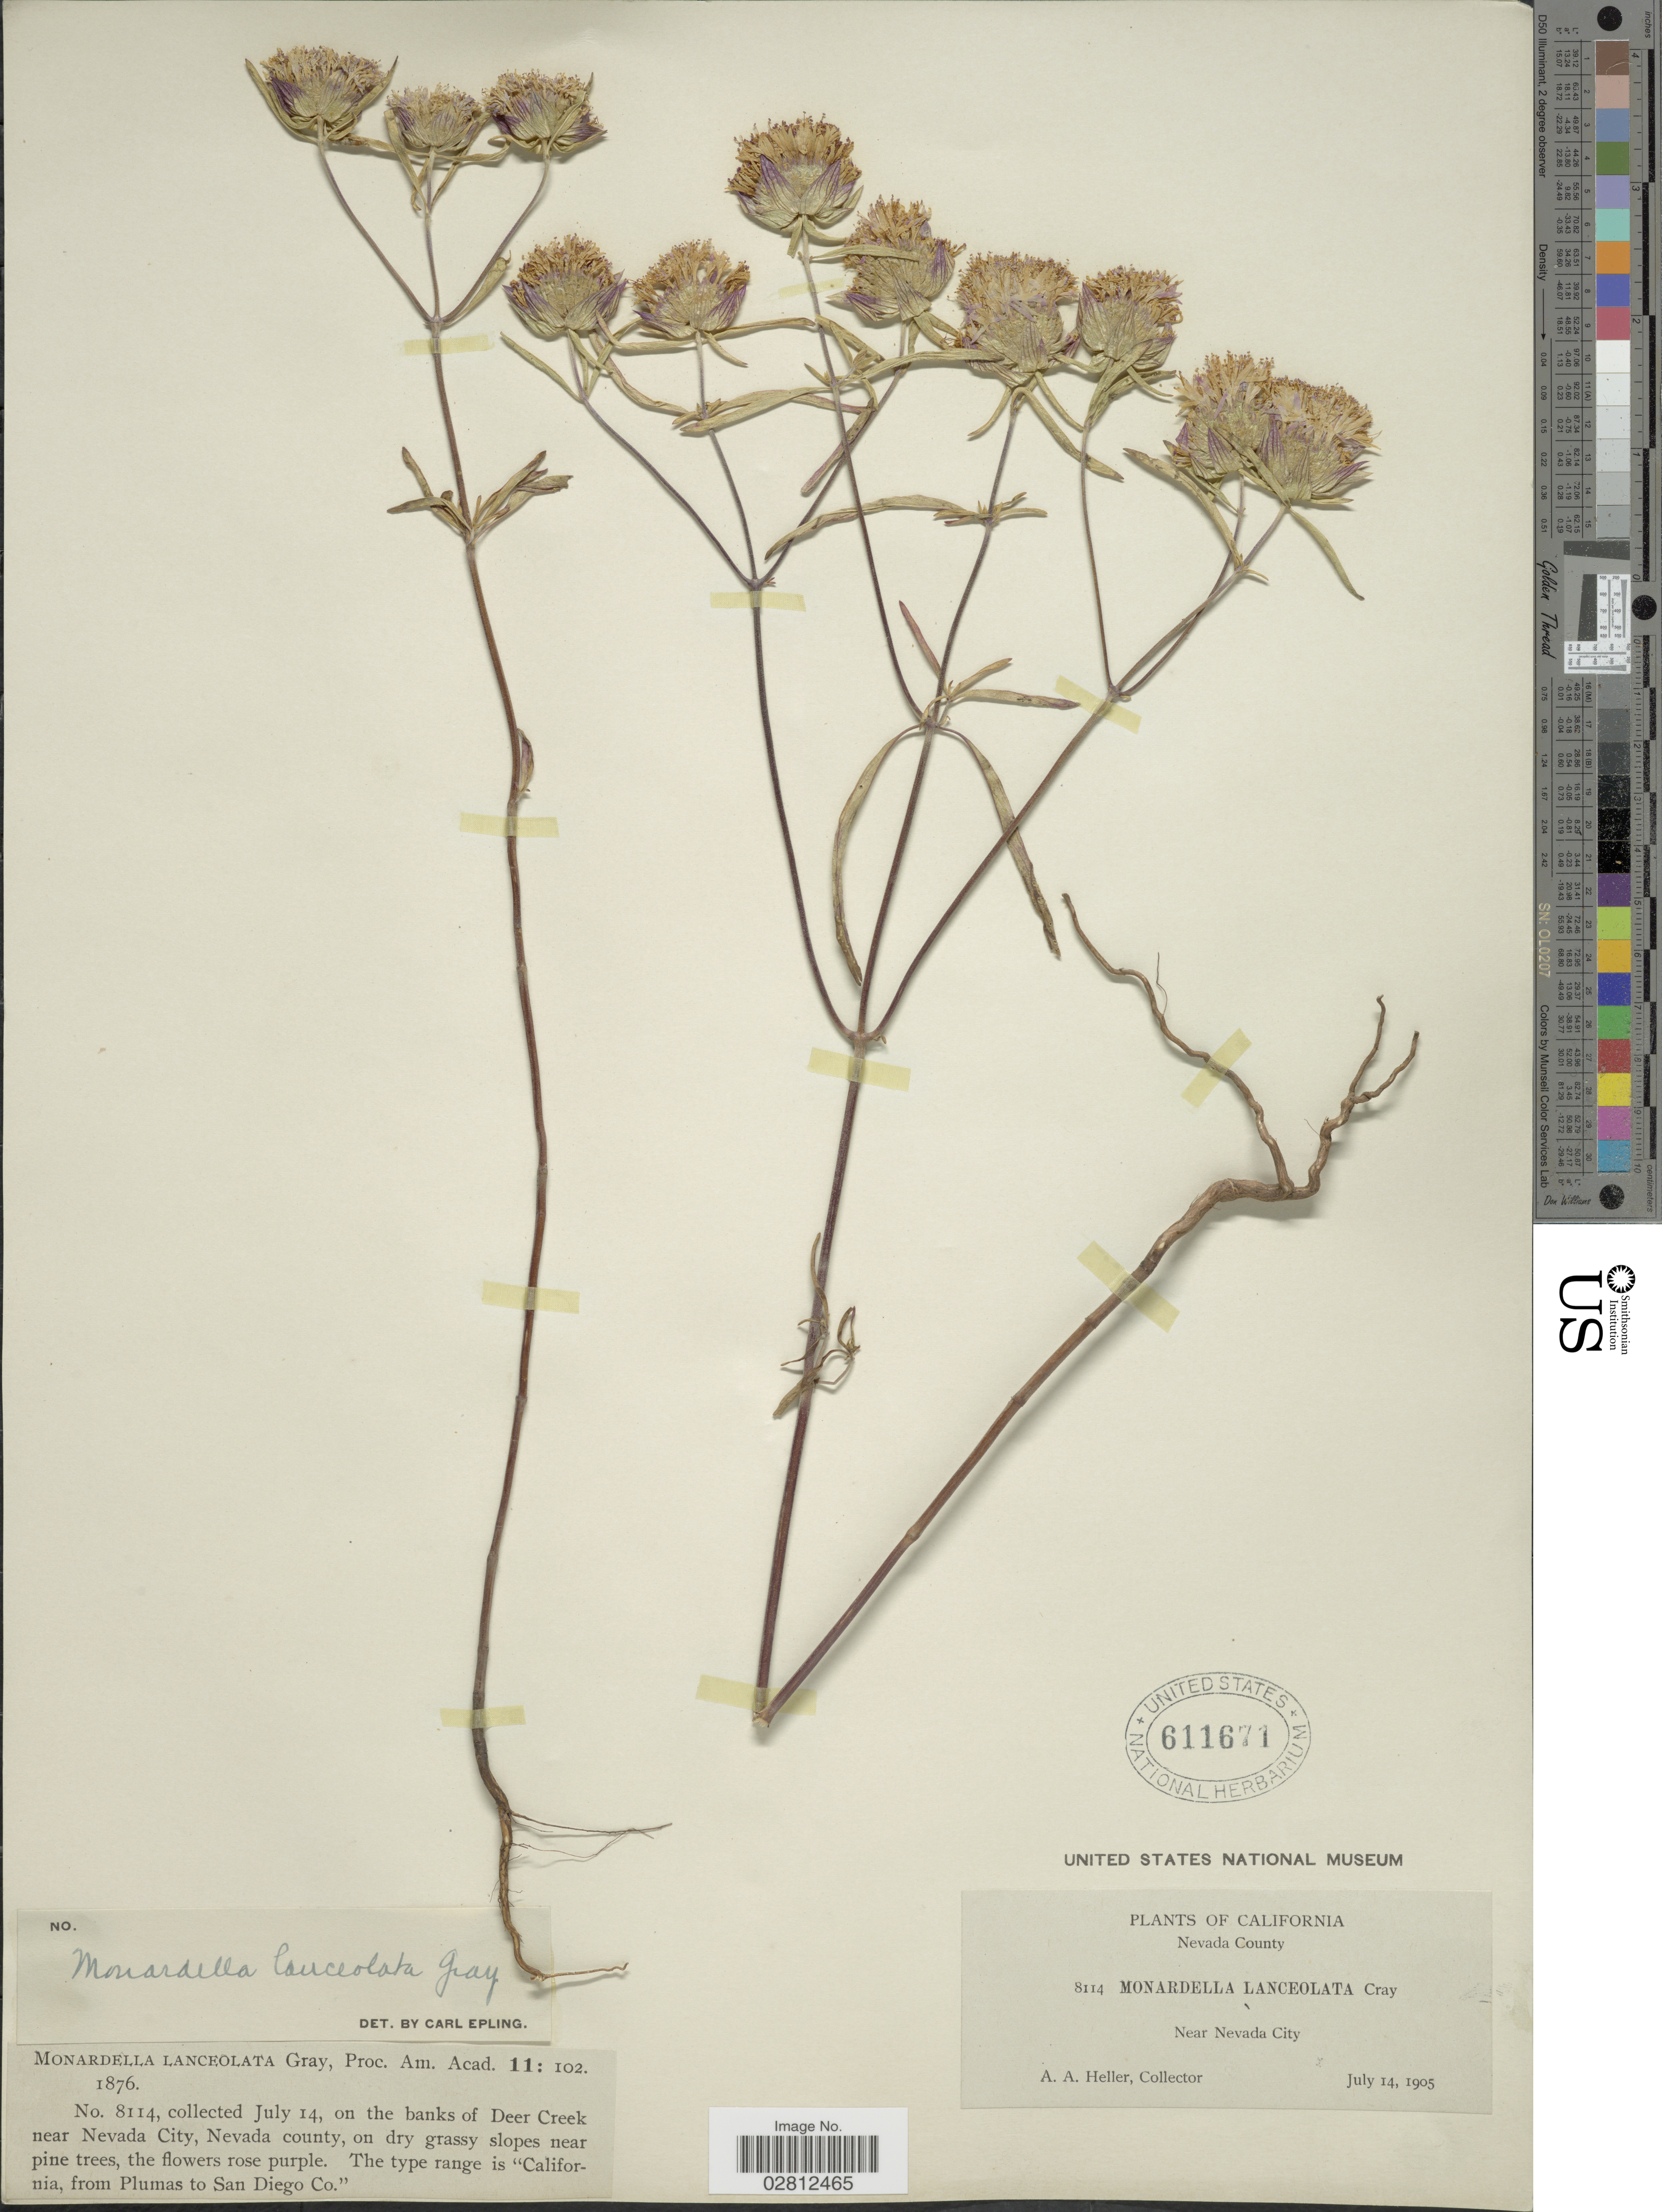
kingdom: Plantae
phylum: Tracheophyta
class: Magnoliopsida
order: Lamiales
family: Lamiaceae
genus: Monardella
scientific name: Monardella lanceolata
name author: A. Gray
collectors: A. A. Heller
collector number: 8114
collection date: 1905-07-14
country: United States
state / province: California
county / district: Nevada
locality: Nevada County, near Nevada City, on the banks of Deer Creek near Nevada City, Nevada county.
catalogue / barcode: US 611671